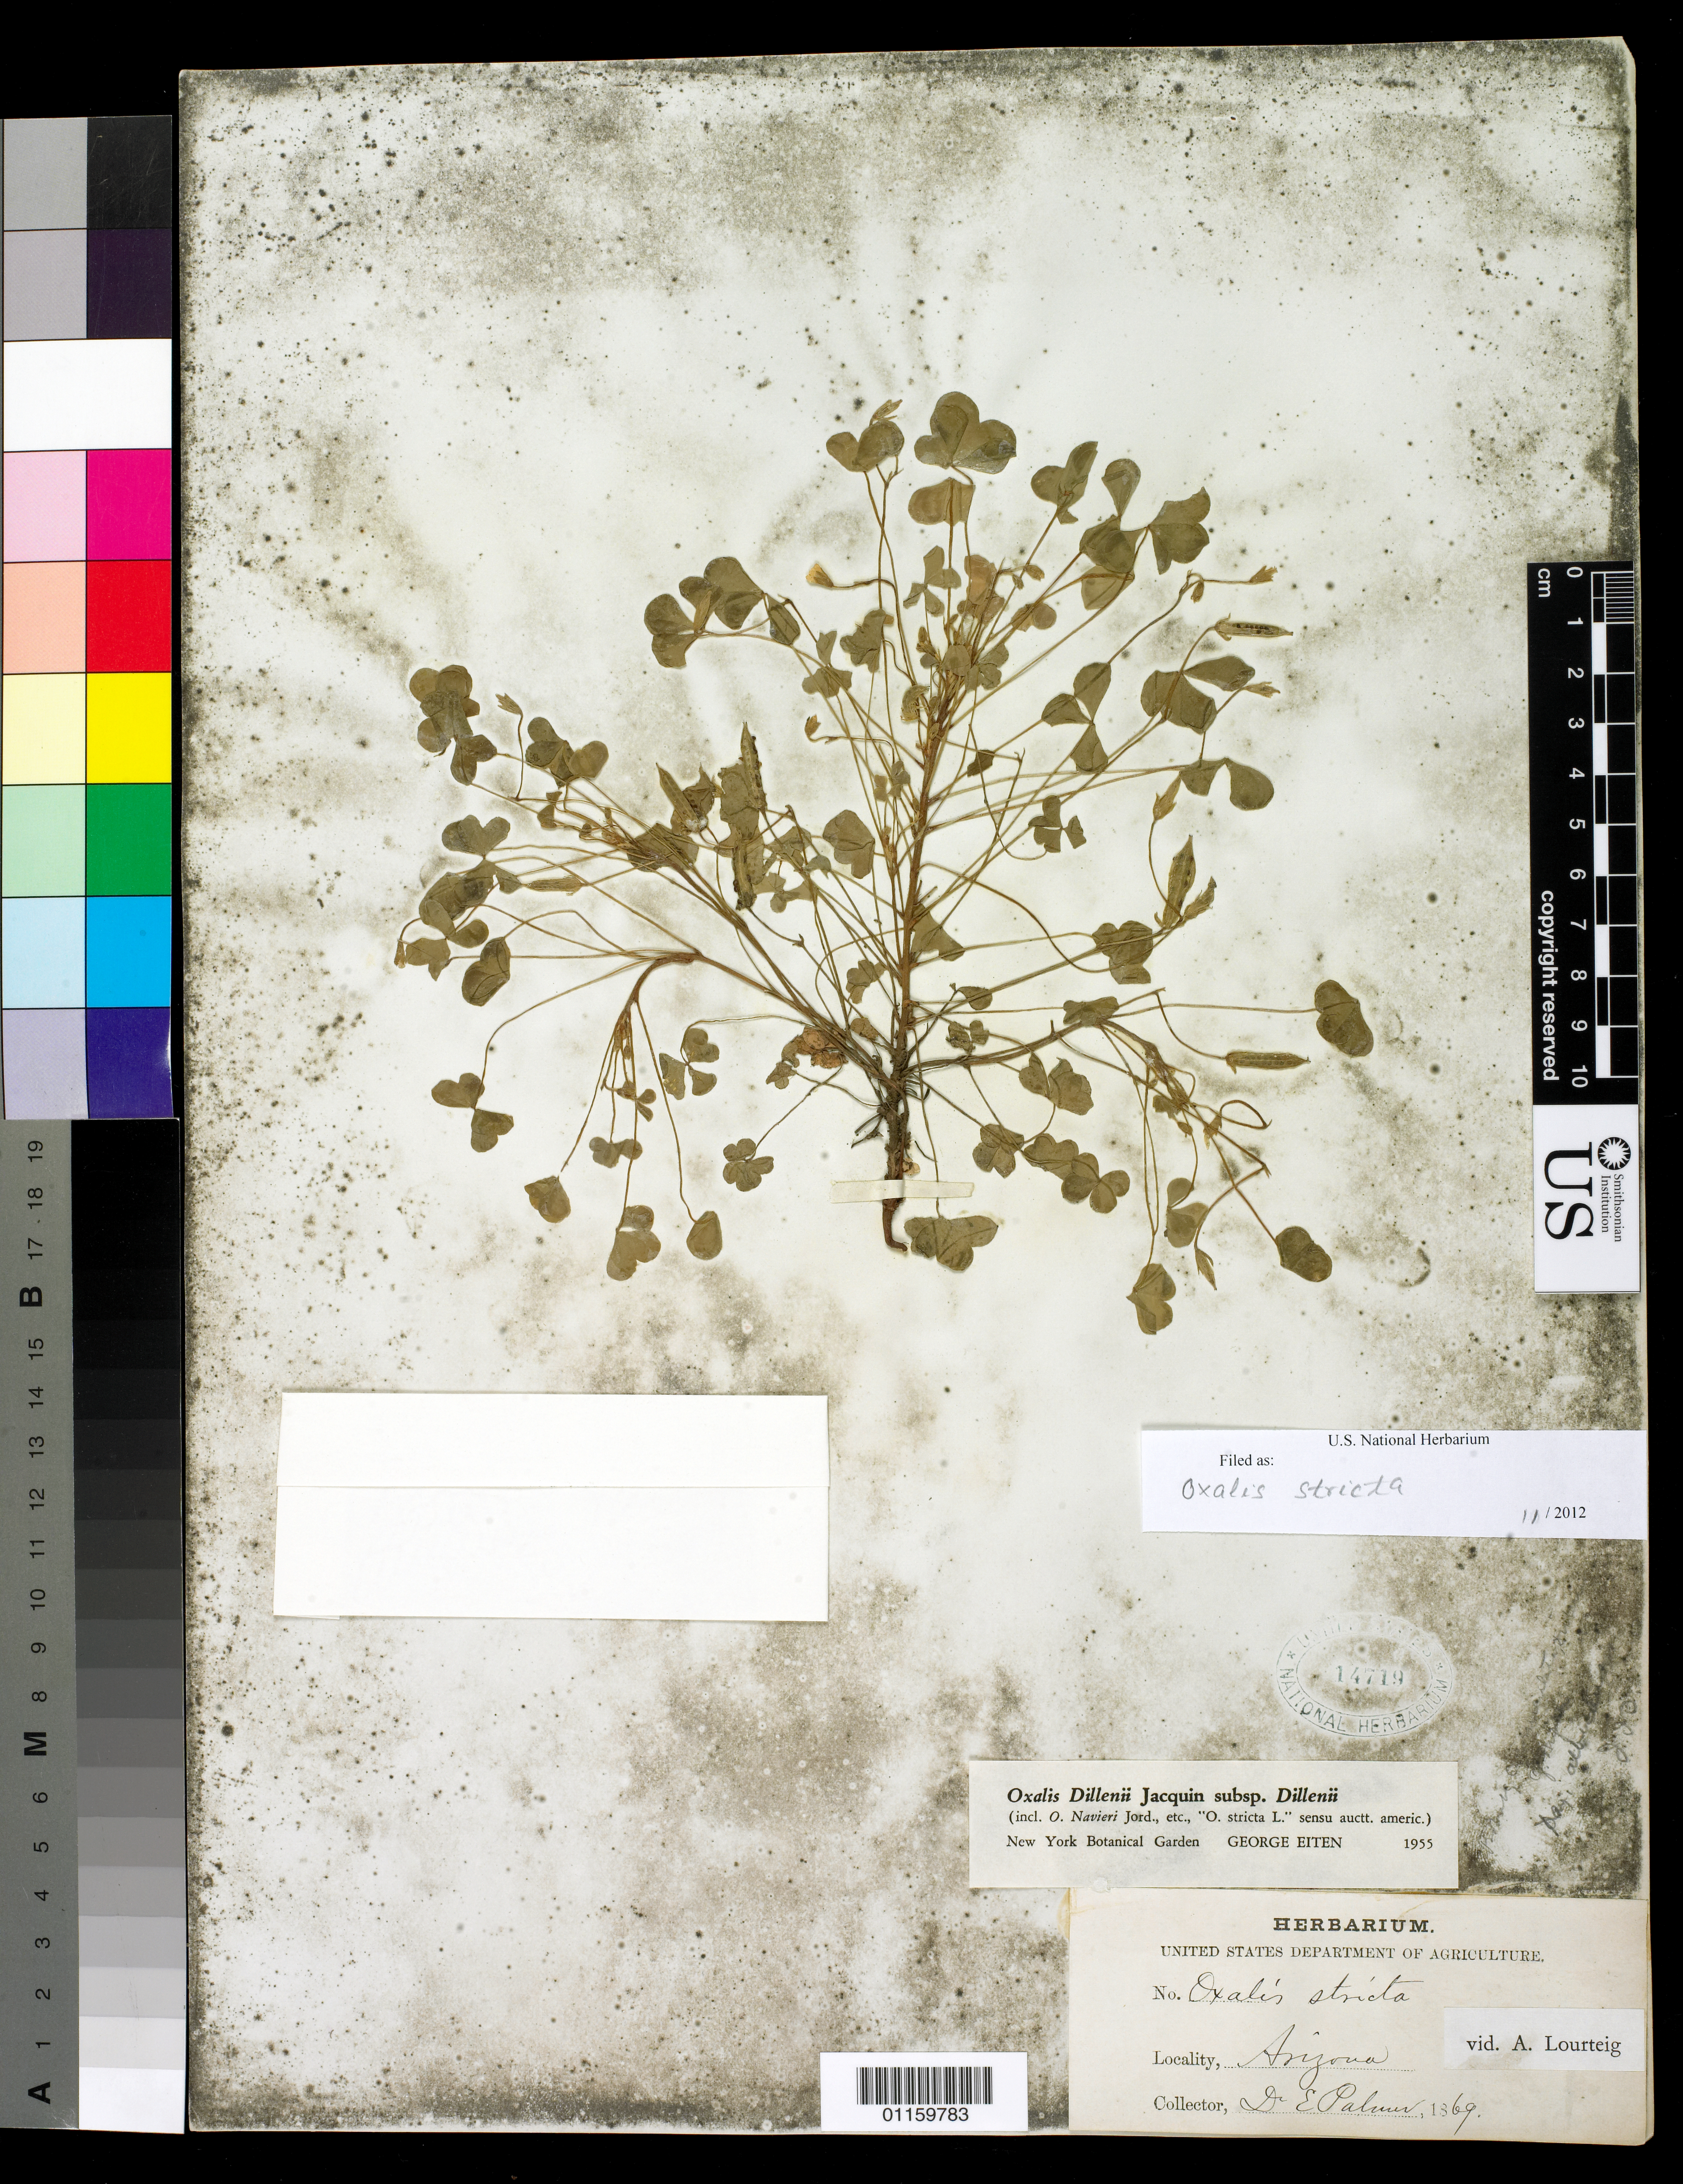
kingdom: Plantae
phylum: Tracheophyta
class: Magnoliopsida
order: Oxalidales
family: Oxalidaceae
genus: Oxalis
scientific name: Oxalis dillenii subsp. dillenii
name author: Jacq.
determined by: Eiten, G.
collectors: E. Palmer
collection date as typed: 1869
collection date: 1869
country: United States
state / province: Arizona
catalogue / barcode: US 14719